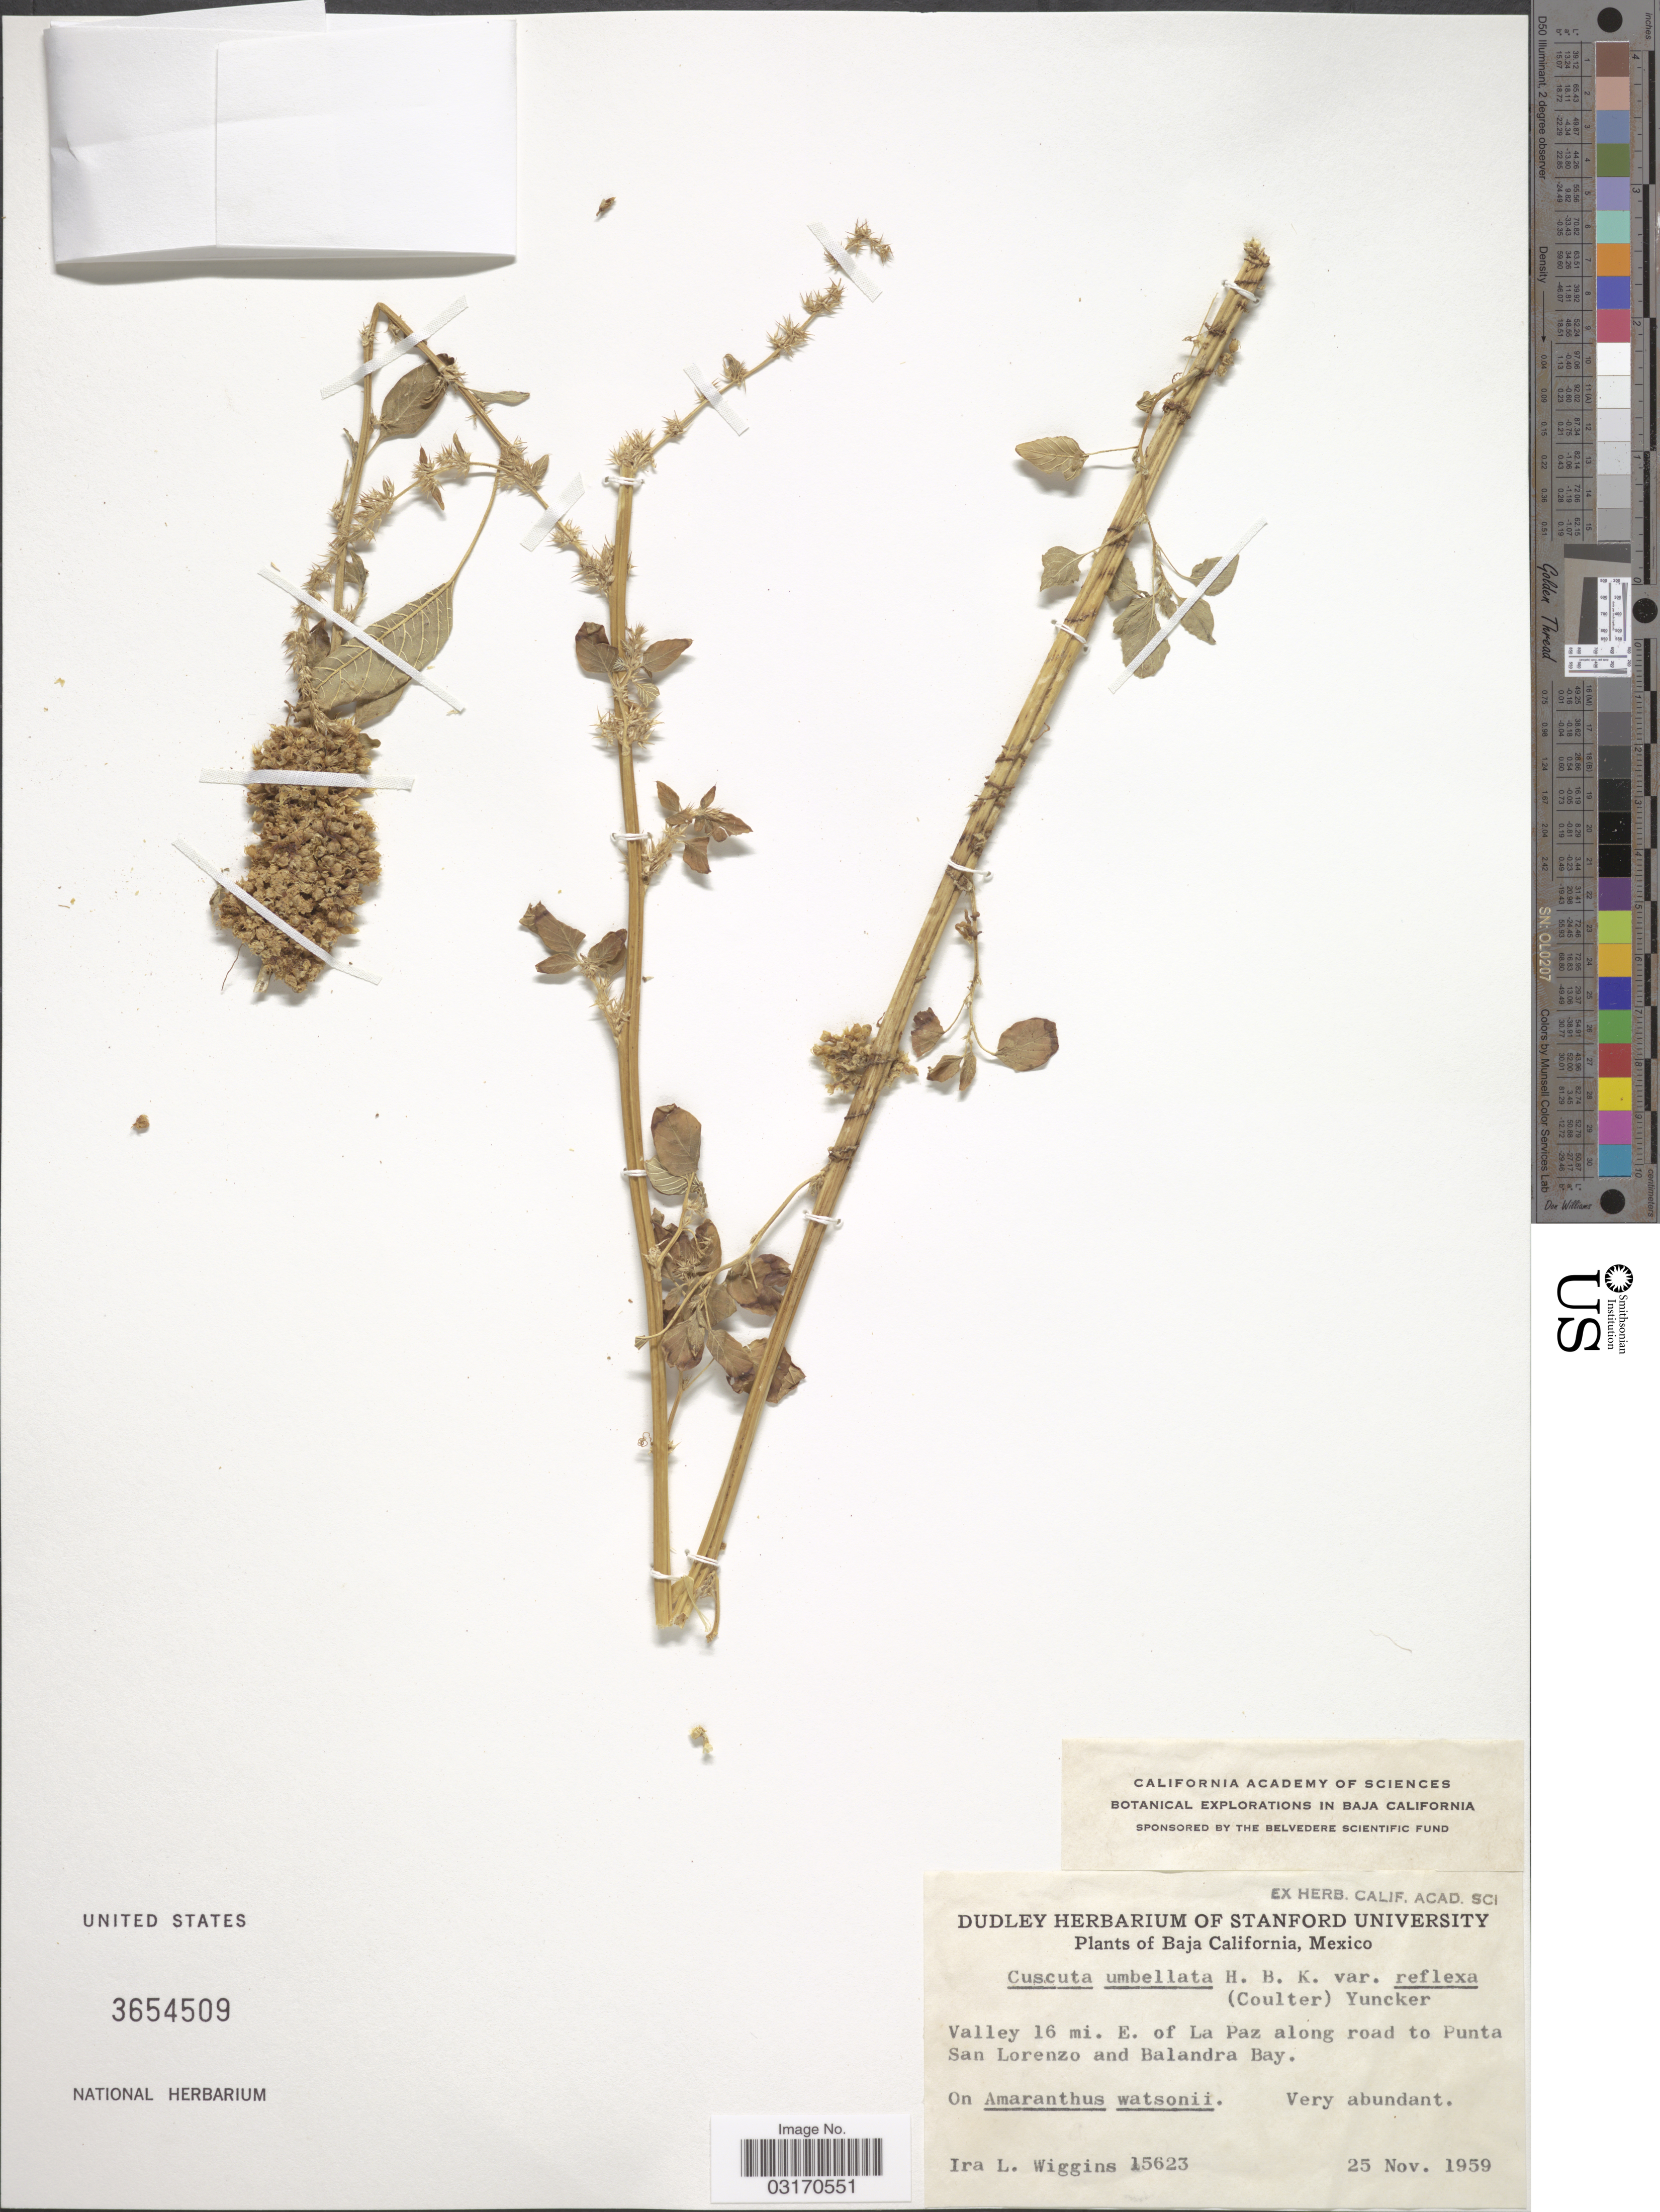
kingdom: Plantae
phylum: Tracheophyta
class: Magnoliopsida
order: Solanales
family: Convolvulaceae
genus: Cuscuta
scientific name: Cuscuta umbellata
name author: Kunth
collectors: I. L. Wiggins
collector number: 15623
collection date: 1959-11-25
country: Mexico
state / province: Baja California Sur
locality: Valley 16 mi. E. of La Paz along road to Punta San Lorenzo and Balandra Bay.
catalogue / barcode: US 3654509